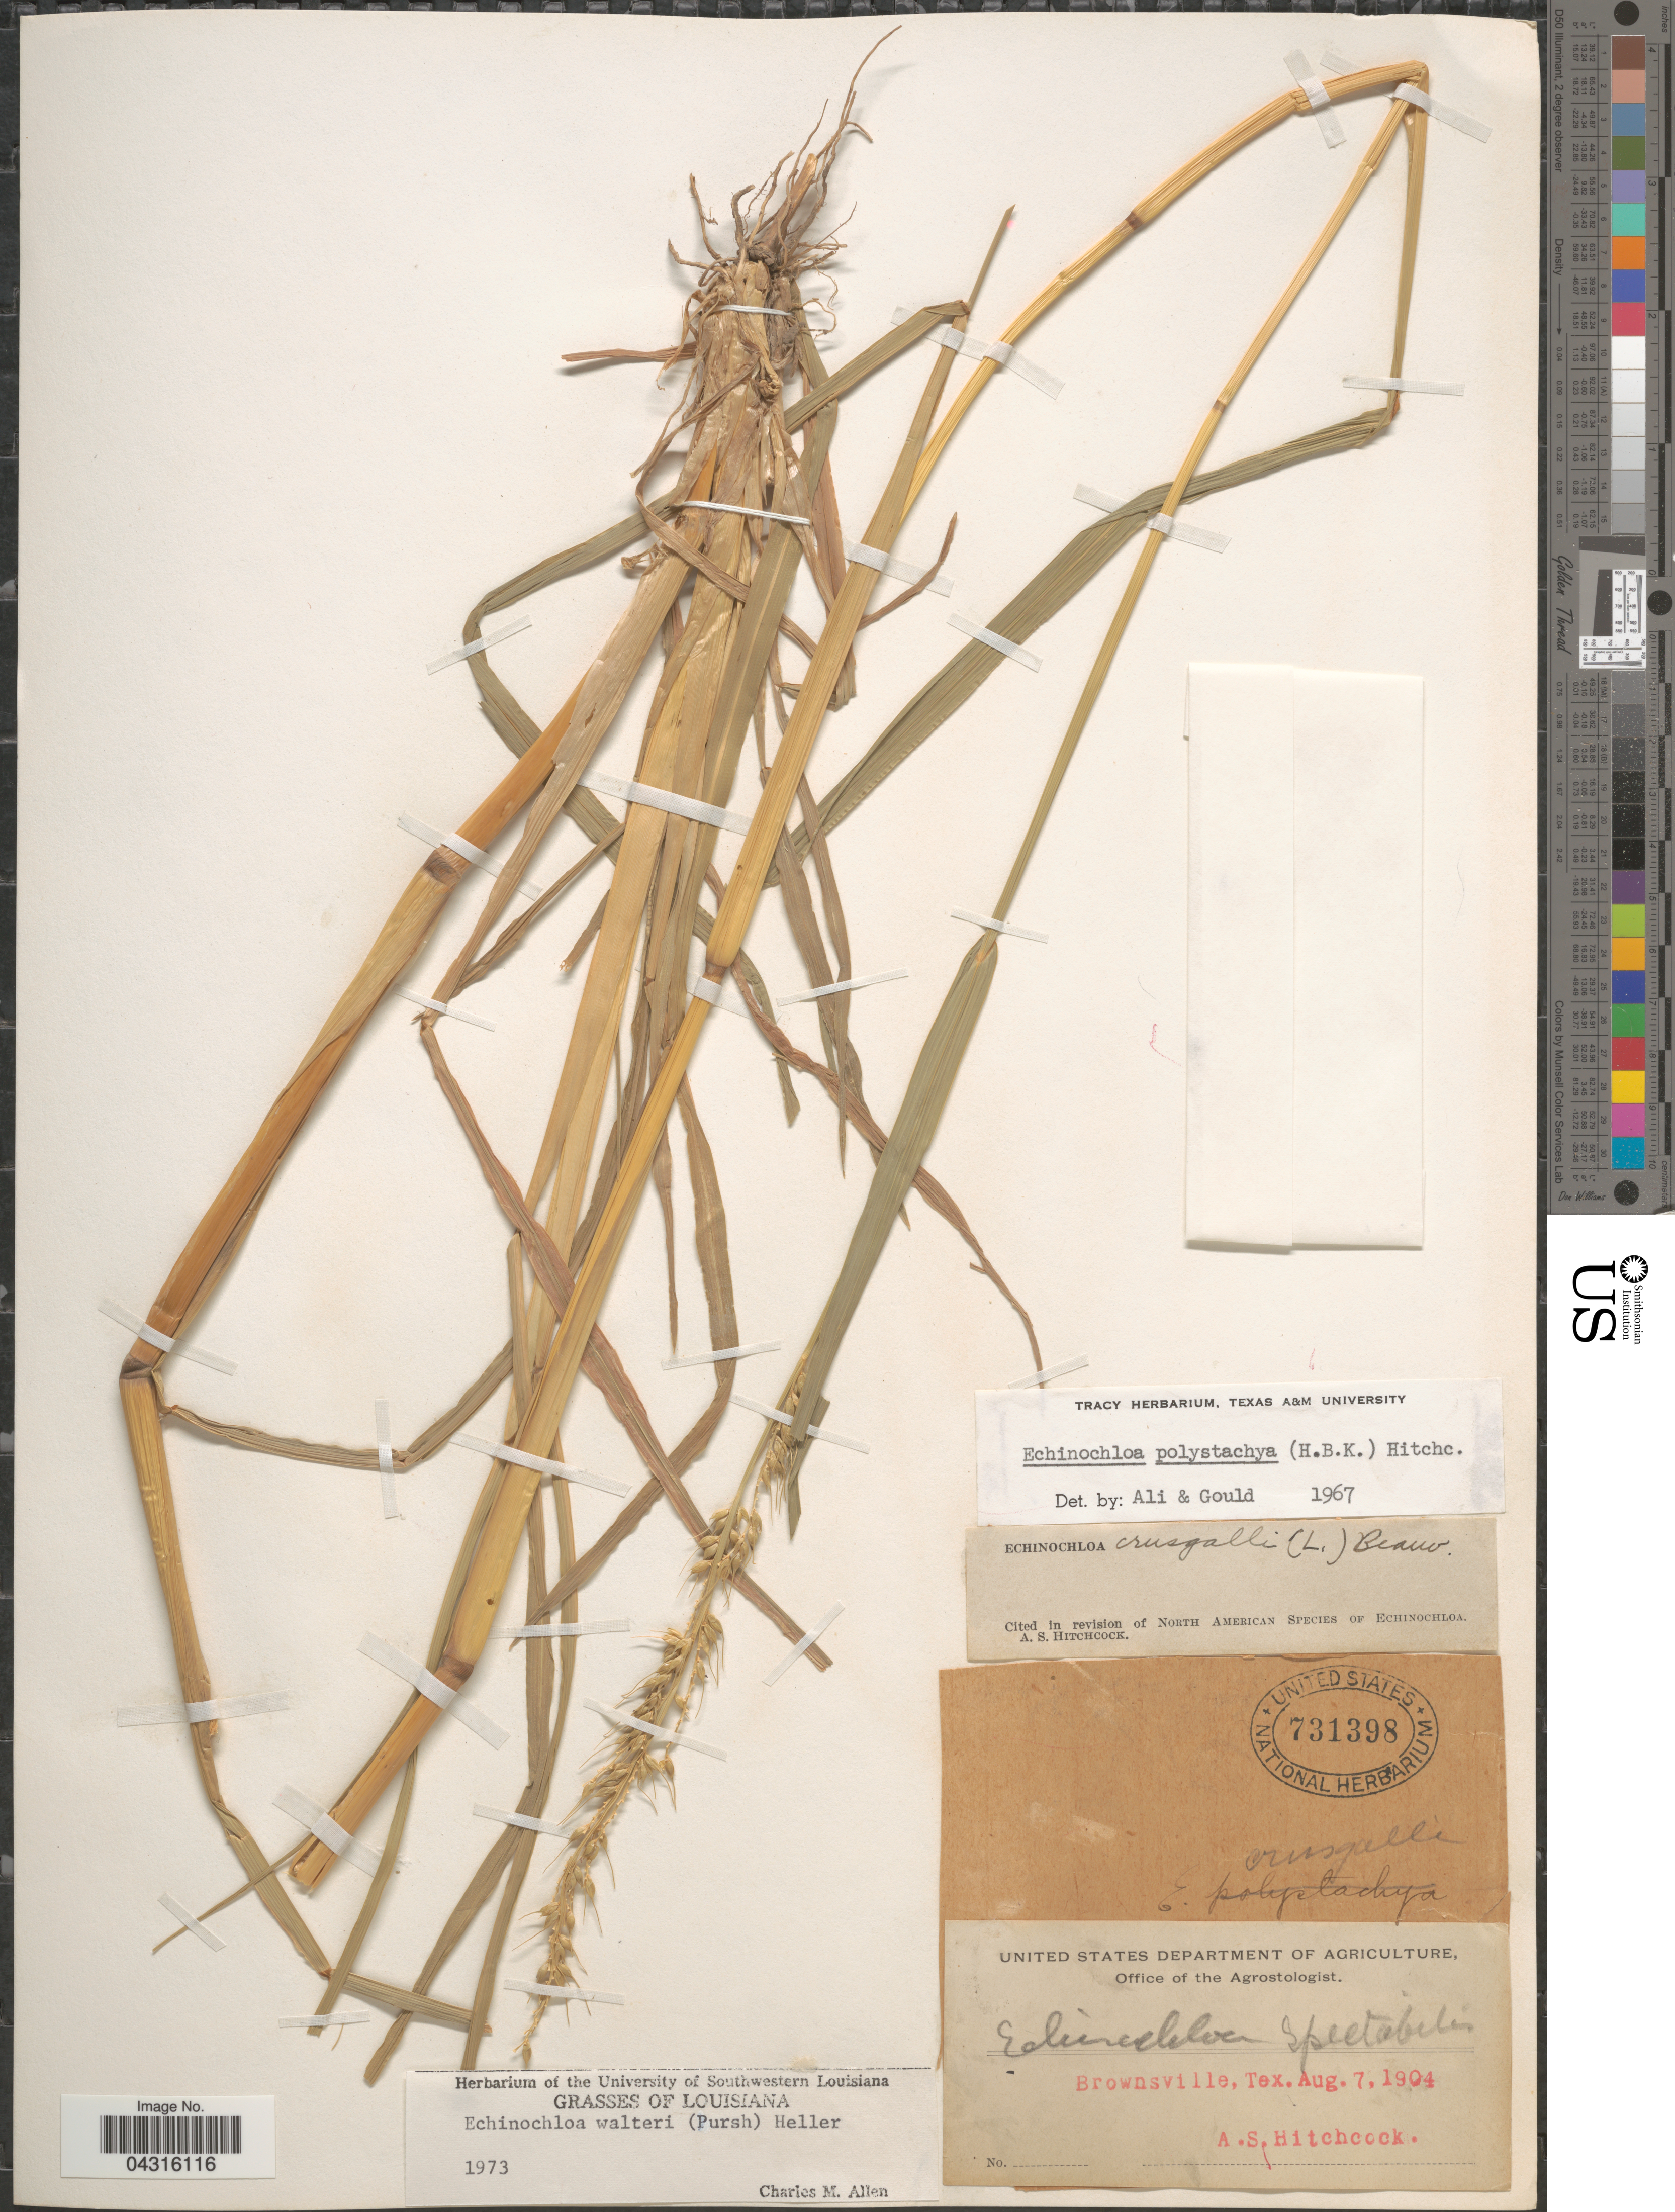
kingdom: Plantae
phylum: Tracheophyta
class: Liliopsida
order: Poales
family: Poaceae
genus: Echinochloa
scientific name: Echinochloa walteri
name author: (Pursh) A. Heller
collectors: A. S. Hitchcock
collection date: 1904-08-07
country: United States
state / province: Texas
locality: Brownsville.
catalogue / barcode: US 731398